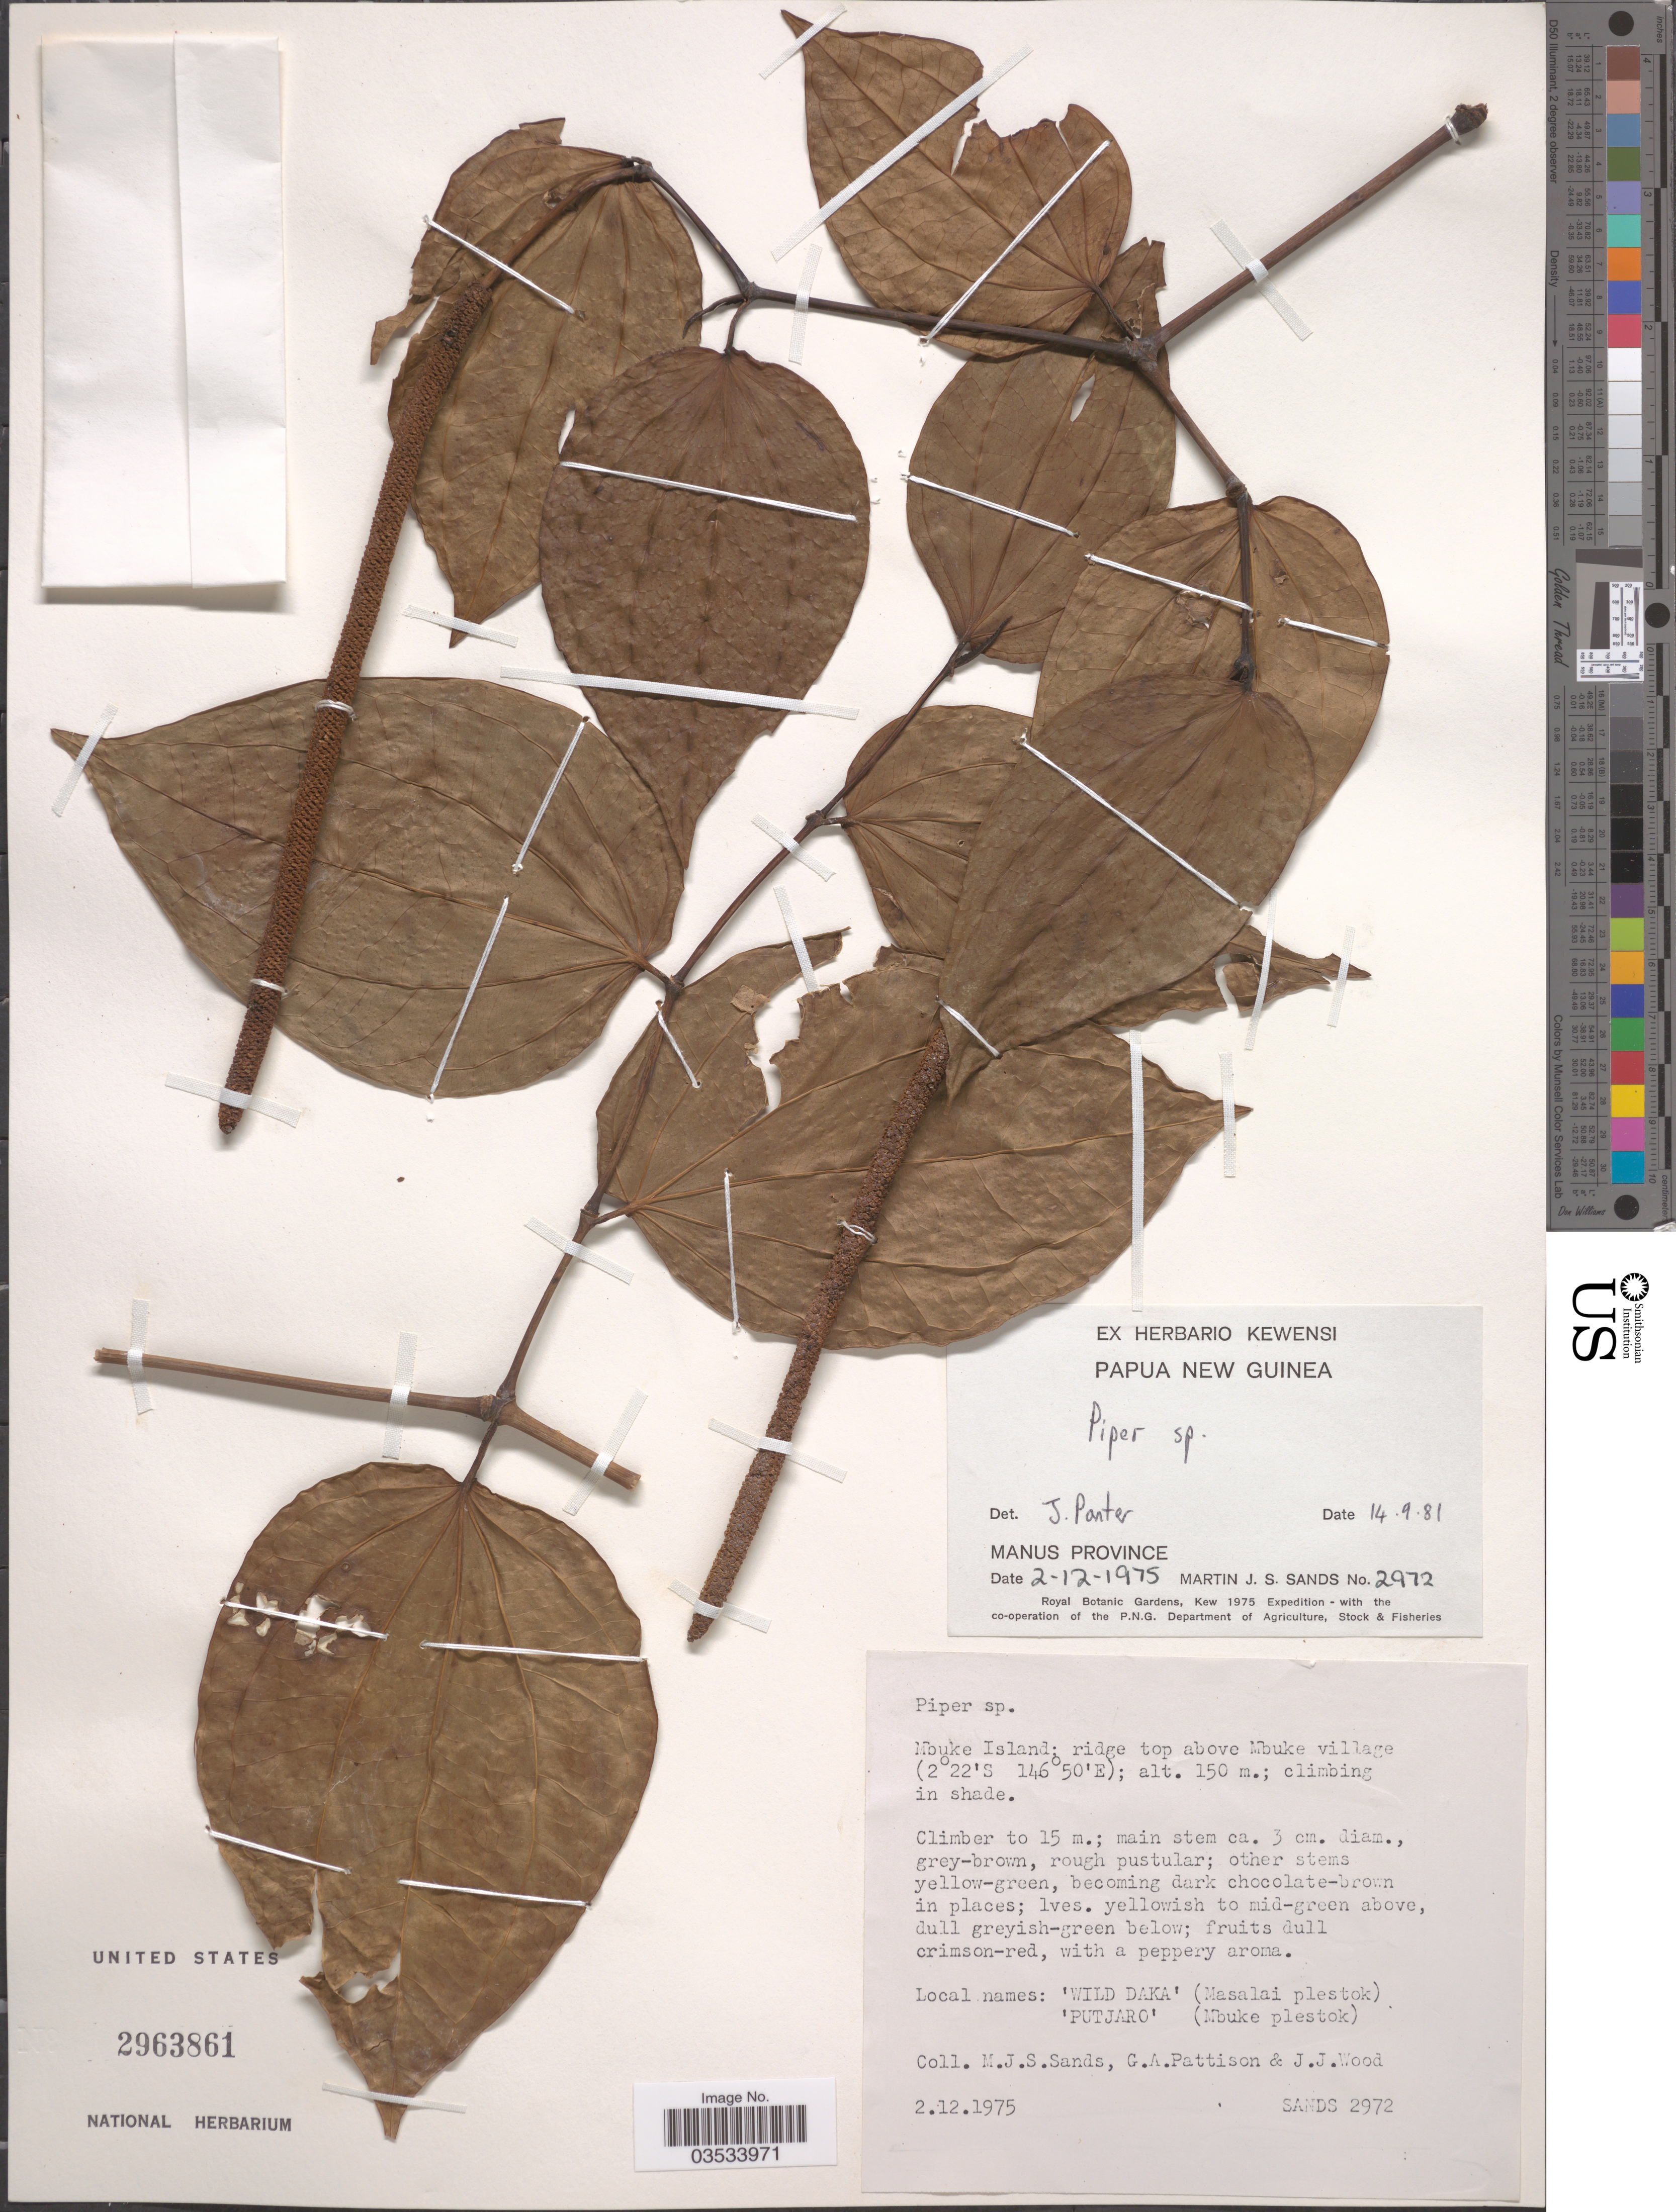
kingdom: Plantae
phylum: Tracheophyta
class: Magnoliopsida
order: Piperales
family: Piperaceae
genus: Piper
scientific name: Piper sp.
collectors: M. Sands, G. Pattison & J. Wood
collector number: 2972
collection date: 1975-12-02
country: Papua New Guinea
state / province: Manus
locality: New Guinea. Mbuke Island: ridge top above Mbuke village.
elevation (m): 150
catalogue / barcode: US 2963861